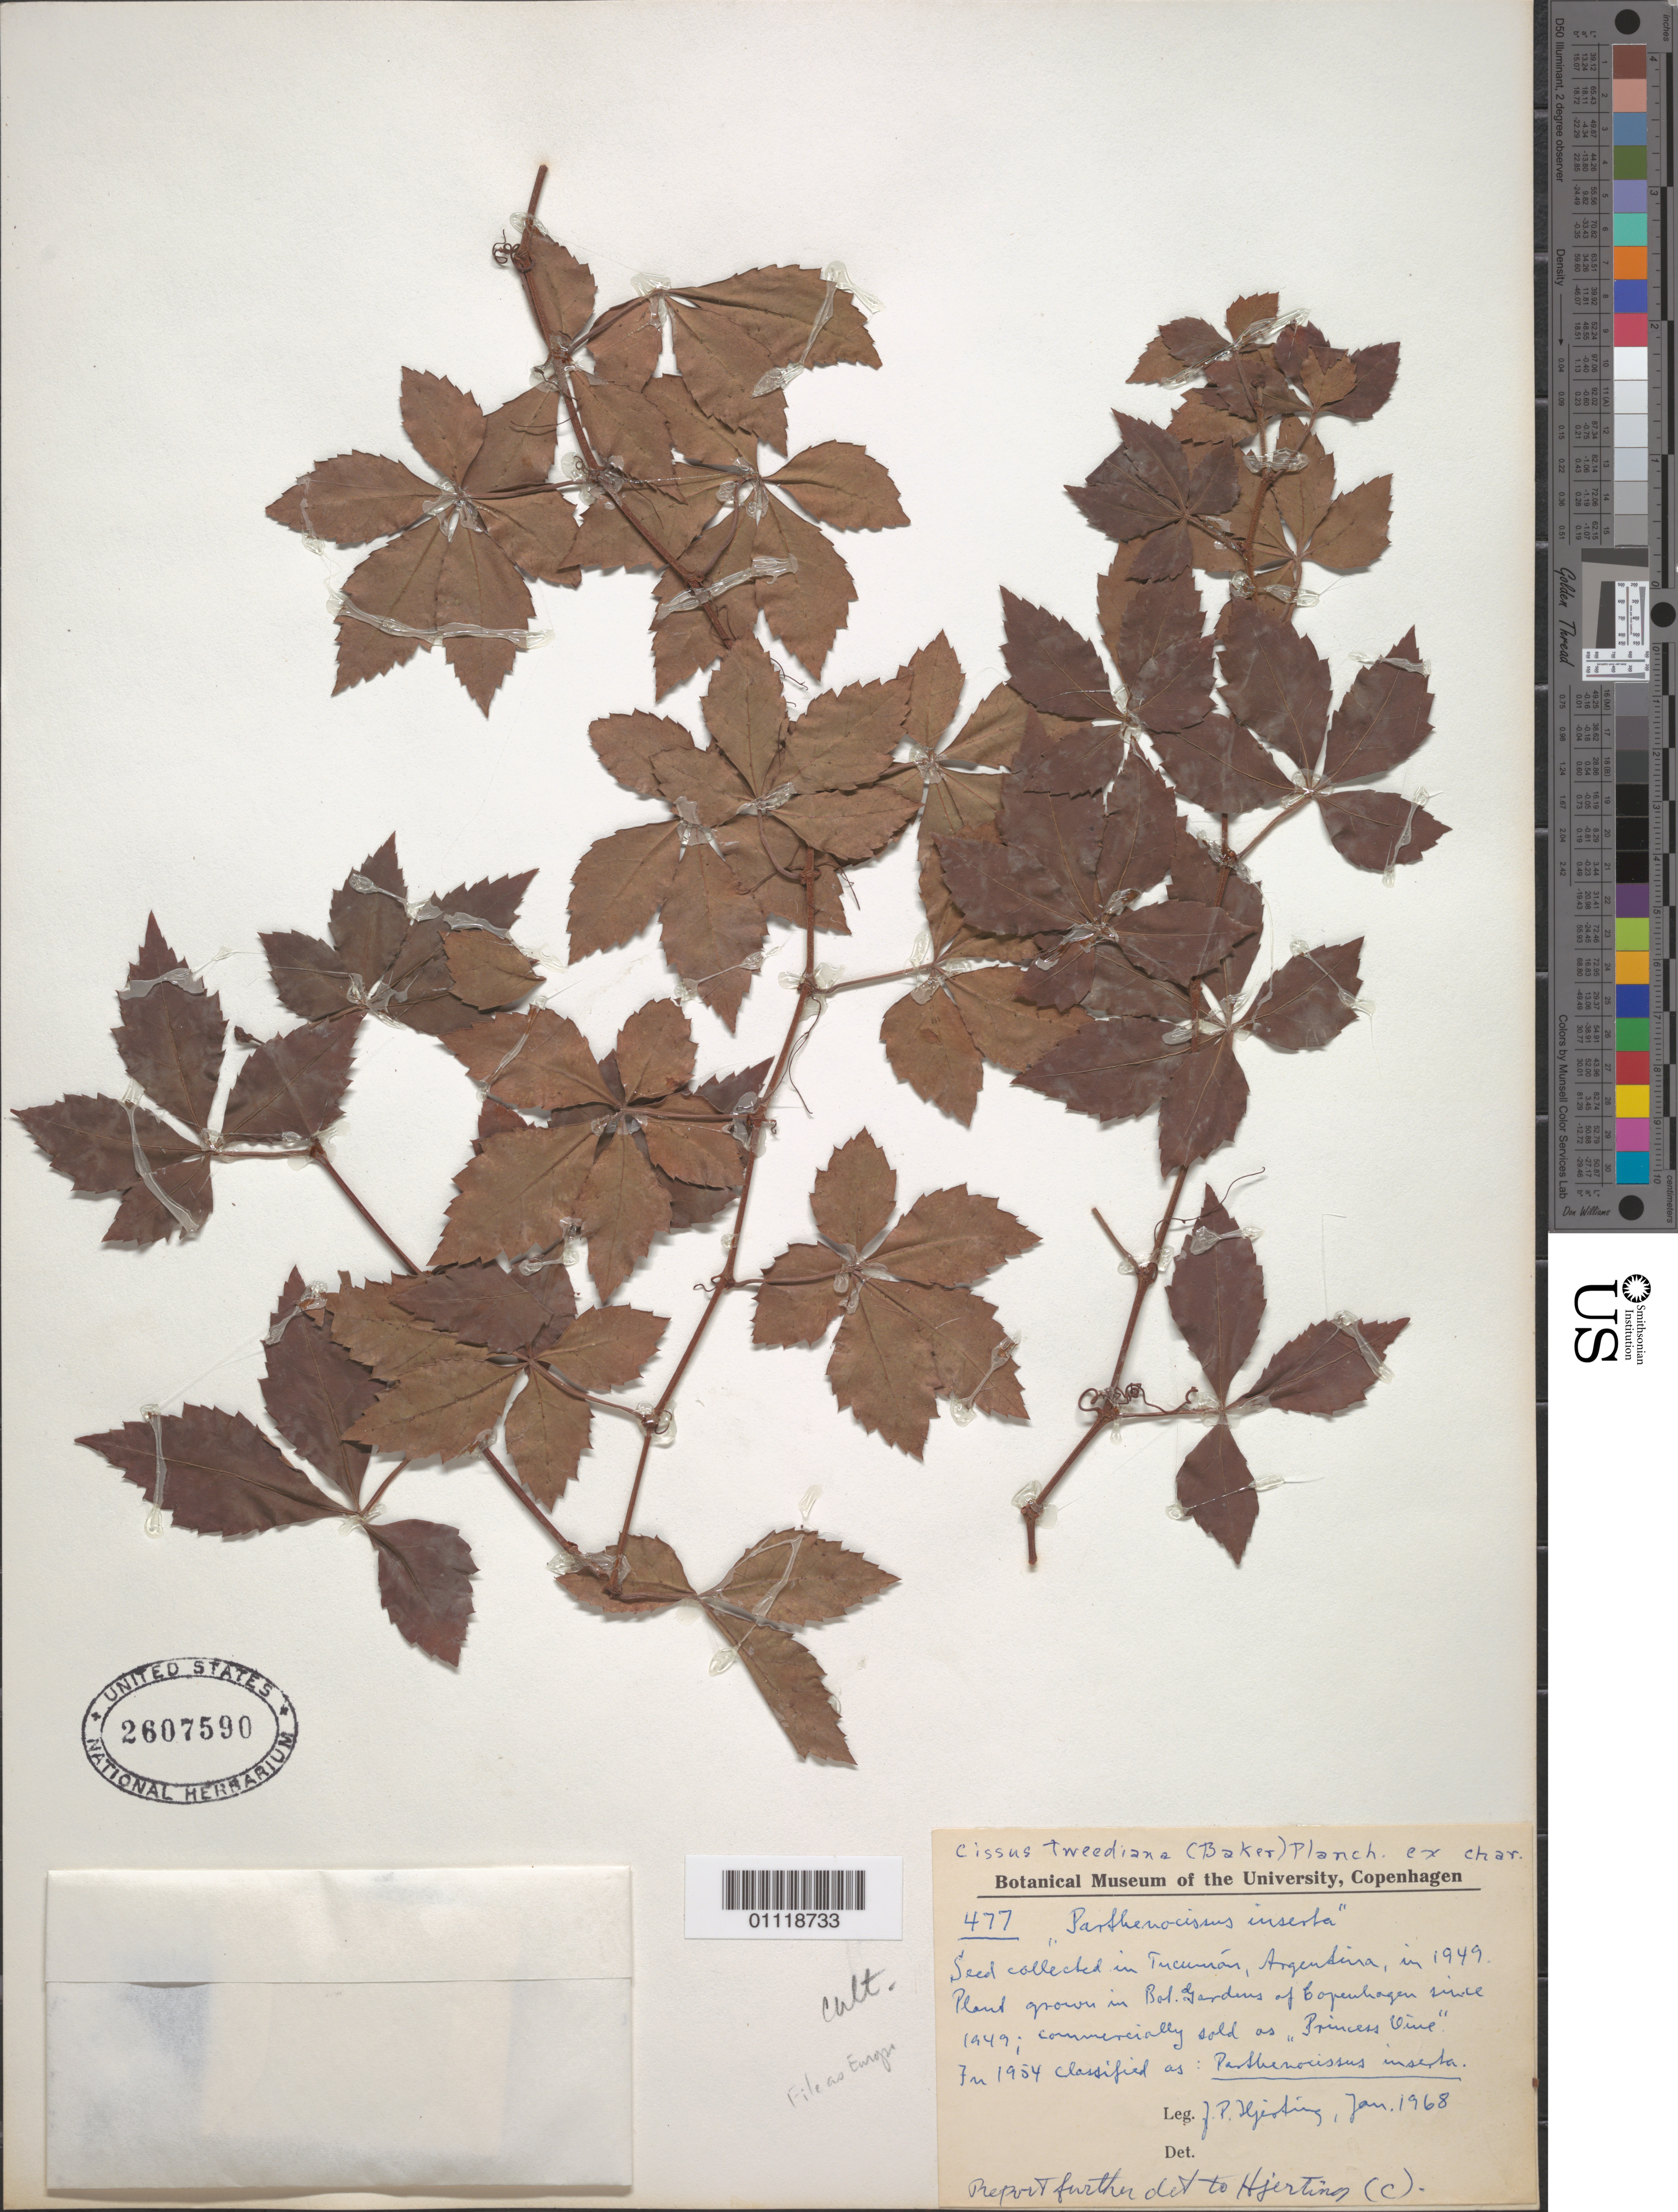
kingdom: Plantae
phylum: Tracheophyta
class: Magnoliopsida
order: Vitales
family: Vitaceae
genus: Parthenocissus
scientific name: Parthenocissus quinquefolia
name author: (L.) Planch.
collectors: J. P. Hjerting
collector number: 477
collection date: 1949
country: Argentina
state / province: Tucumán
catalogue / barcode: US 2607590